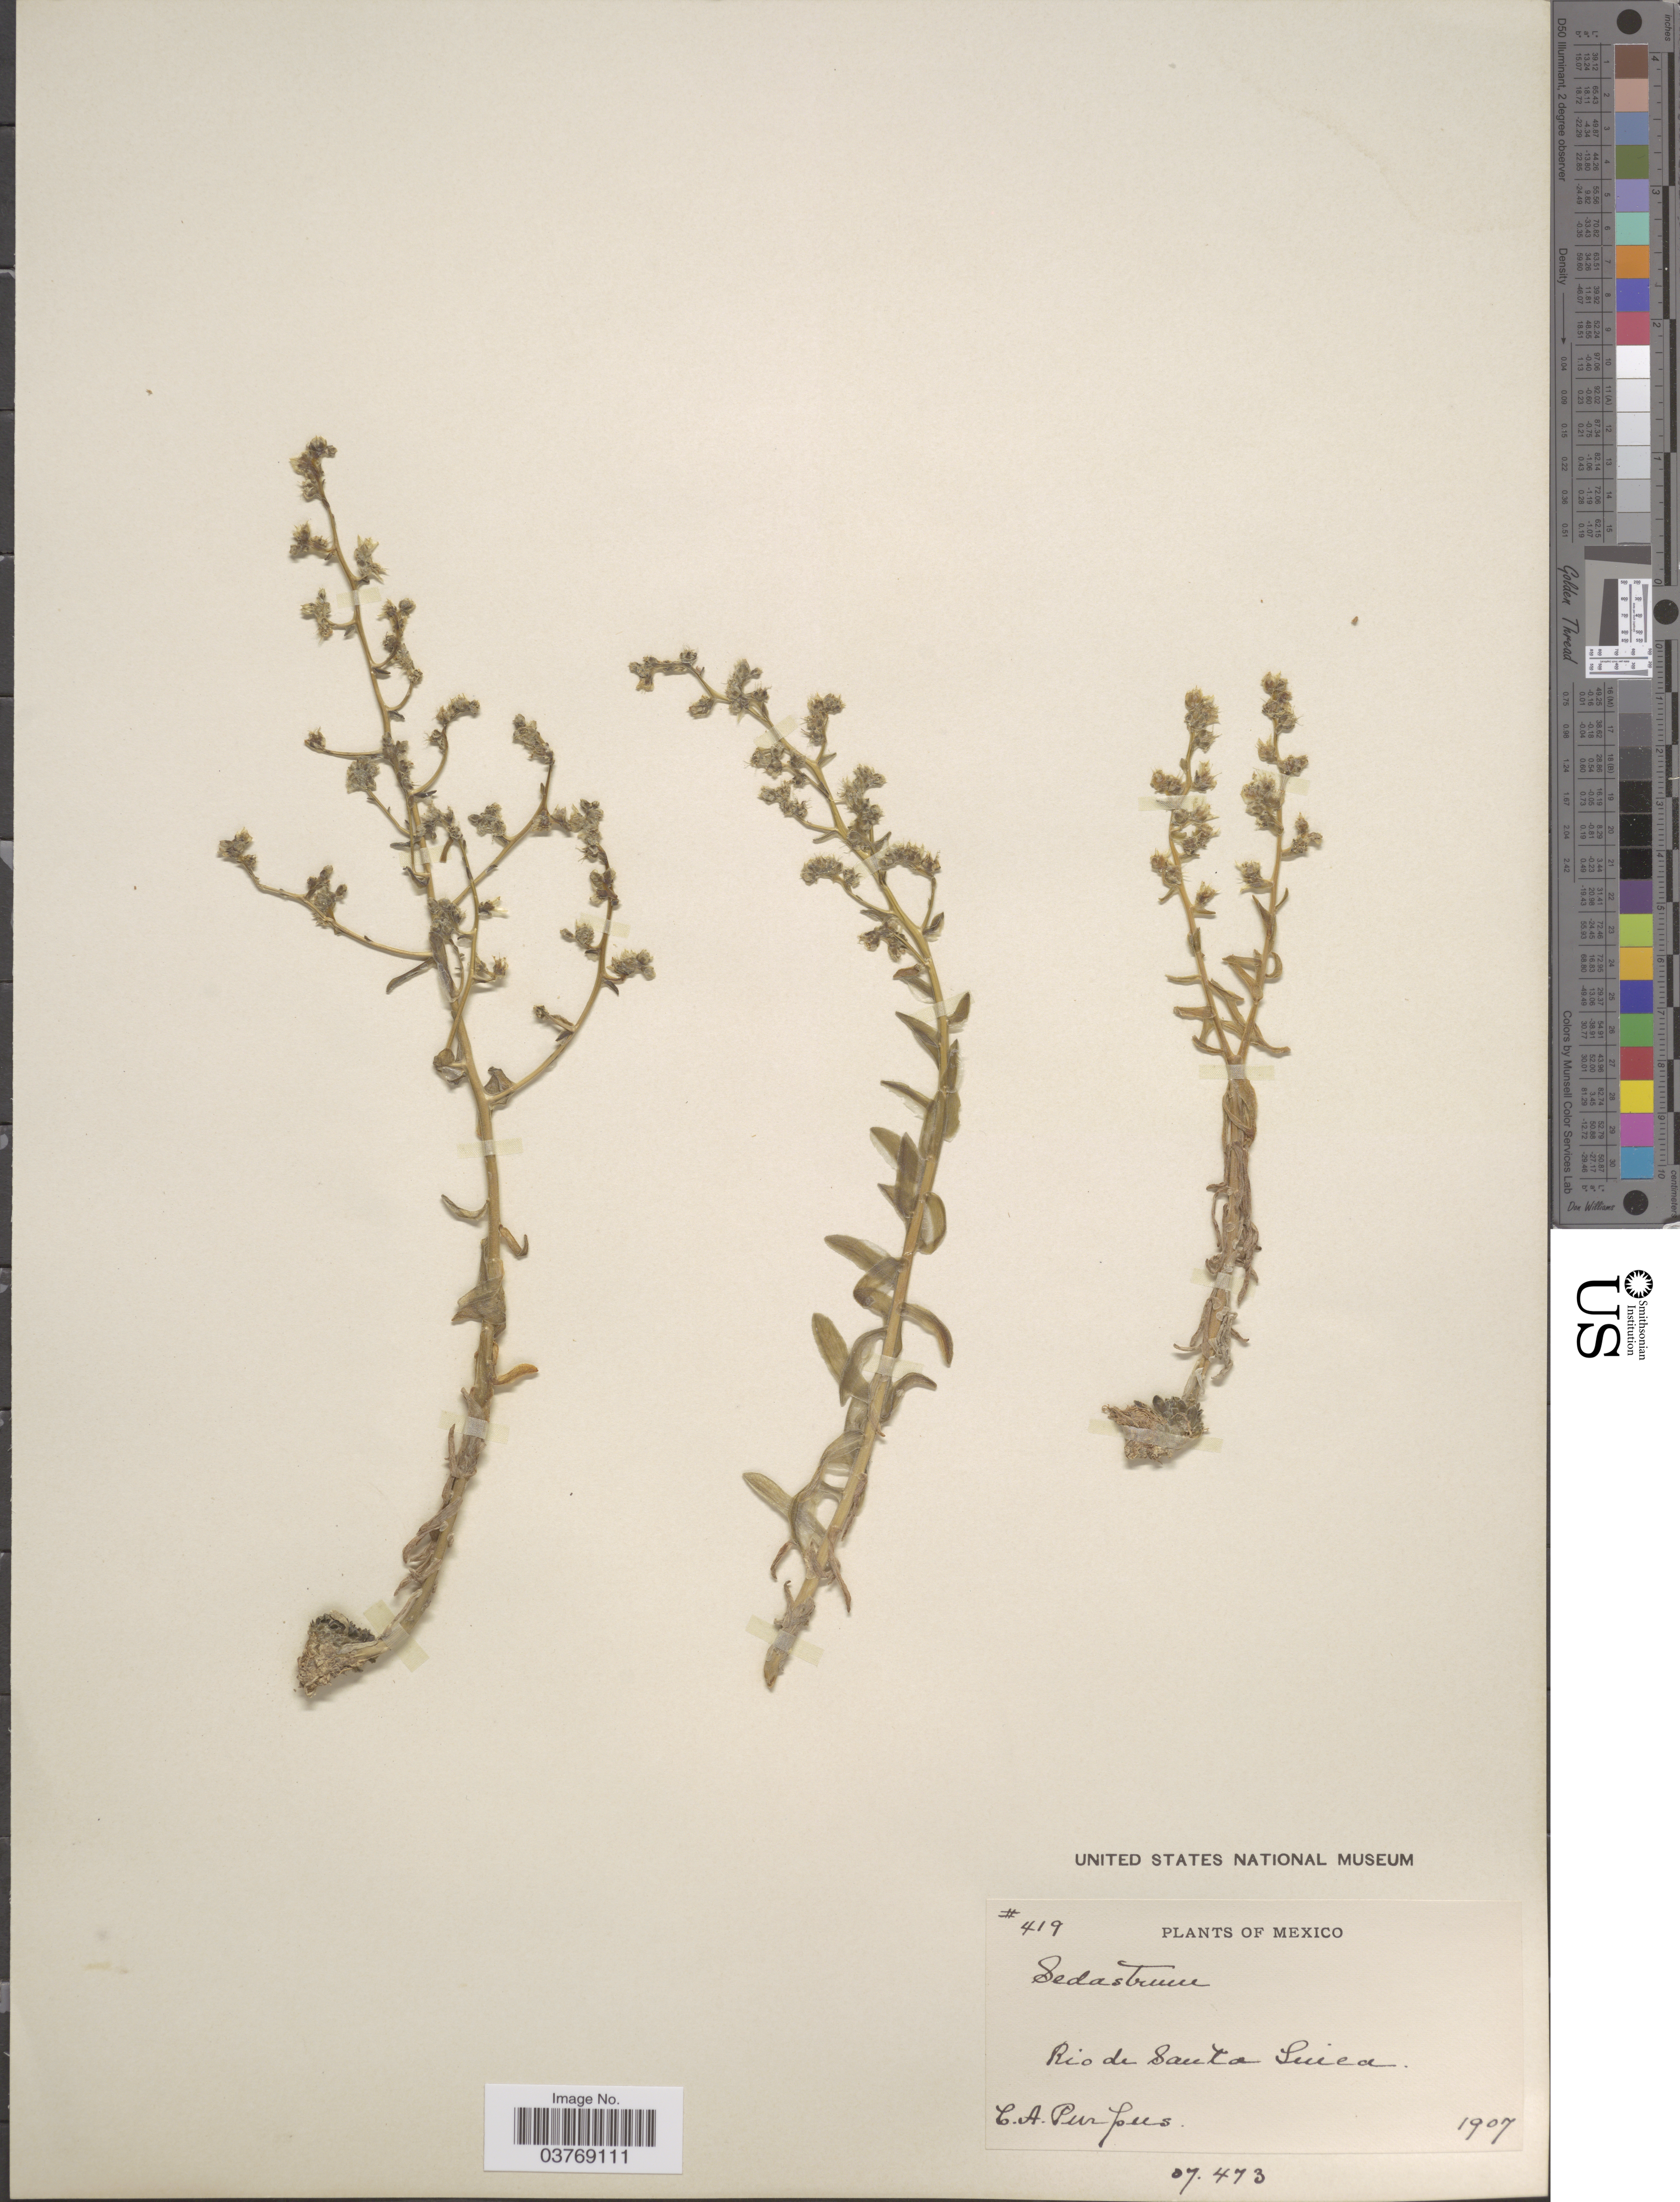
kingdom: Plantae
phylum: Tracheophyta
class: Magnoliopsida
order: Saxifragales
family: Crassulaceae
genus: Sedum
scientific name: Sedum sp.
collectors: C. A. Purpus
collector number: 419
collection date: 1907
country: Mexico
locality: Rio de Santa Lucia.